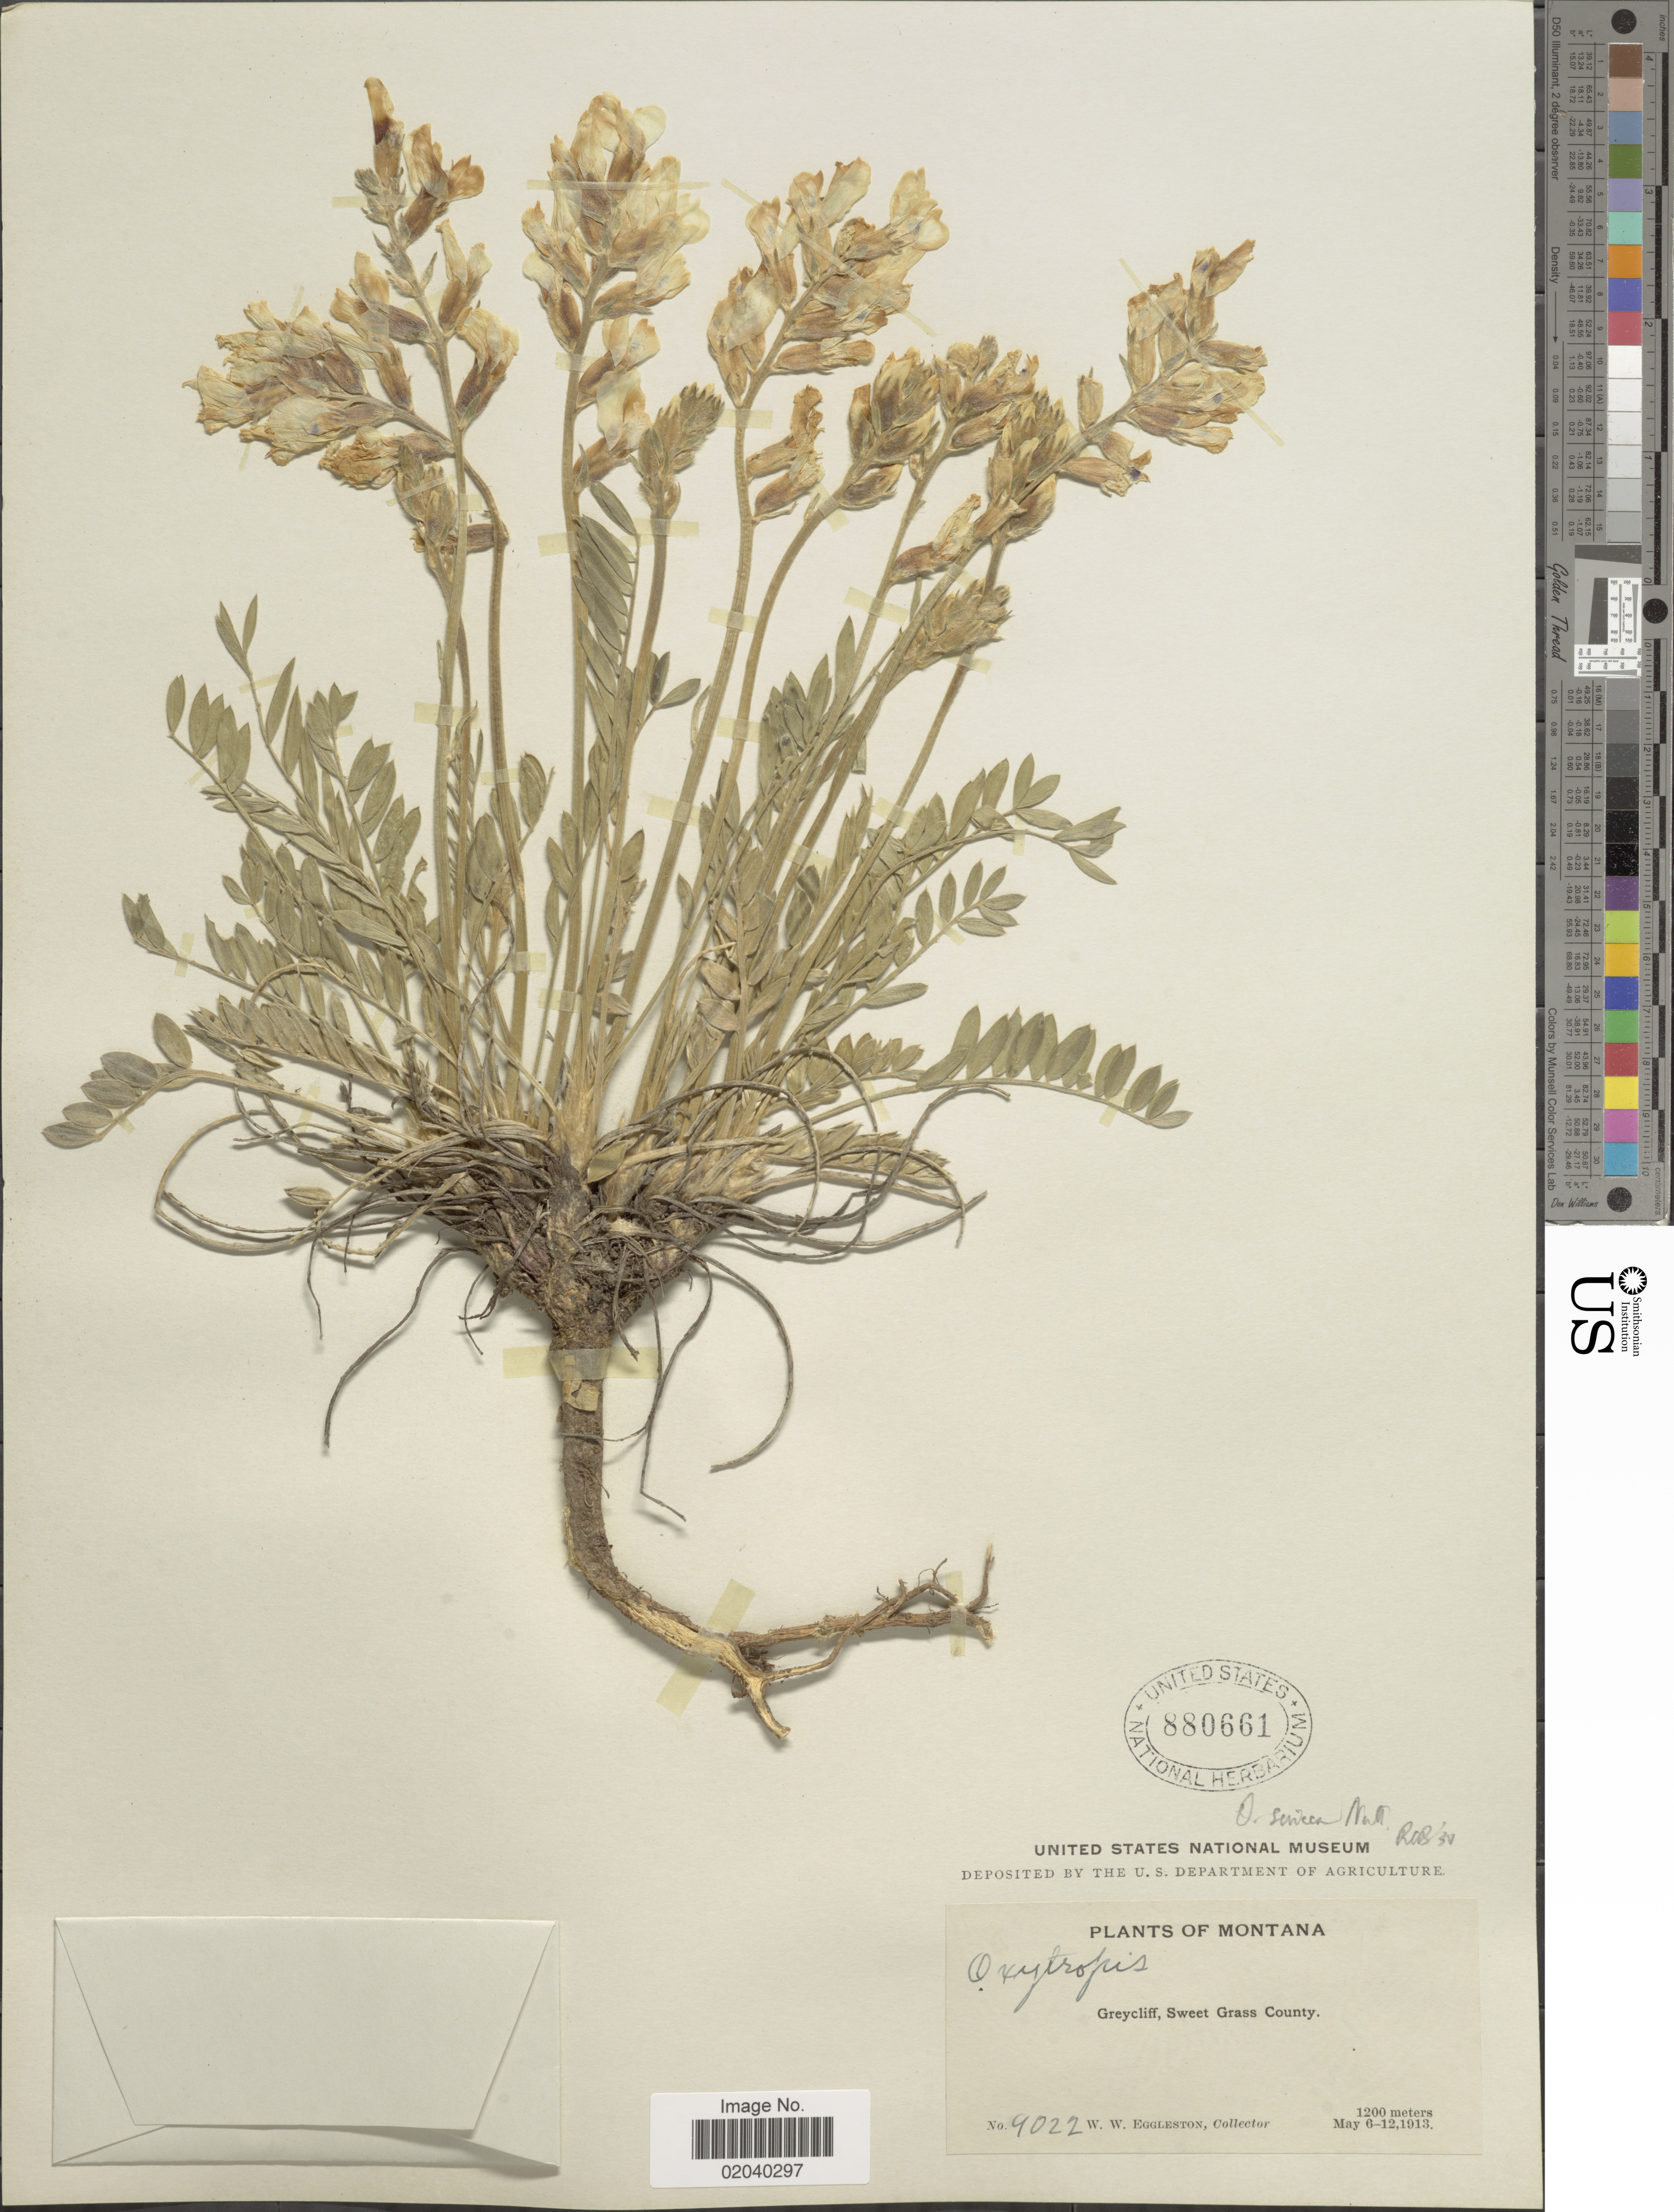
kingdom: Plantae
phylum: Tracheophyta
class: Magnoliopsida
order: Fabales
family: Fabaceae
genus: Oxytropis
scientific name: Oxytropis sericea var. sericea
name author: Nutt.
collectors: W. W. Eggleston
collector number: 9022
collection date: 1913-05-06/1913-05-12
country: United States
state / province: Montana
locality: Greycliff, Sweet Grass County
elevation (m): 1200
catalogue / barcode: US 880661